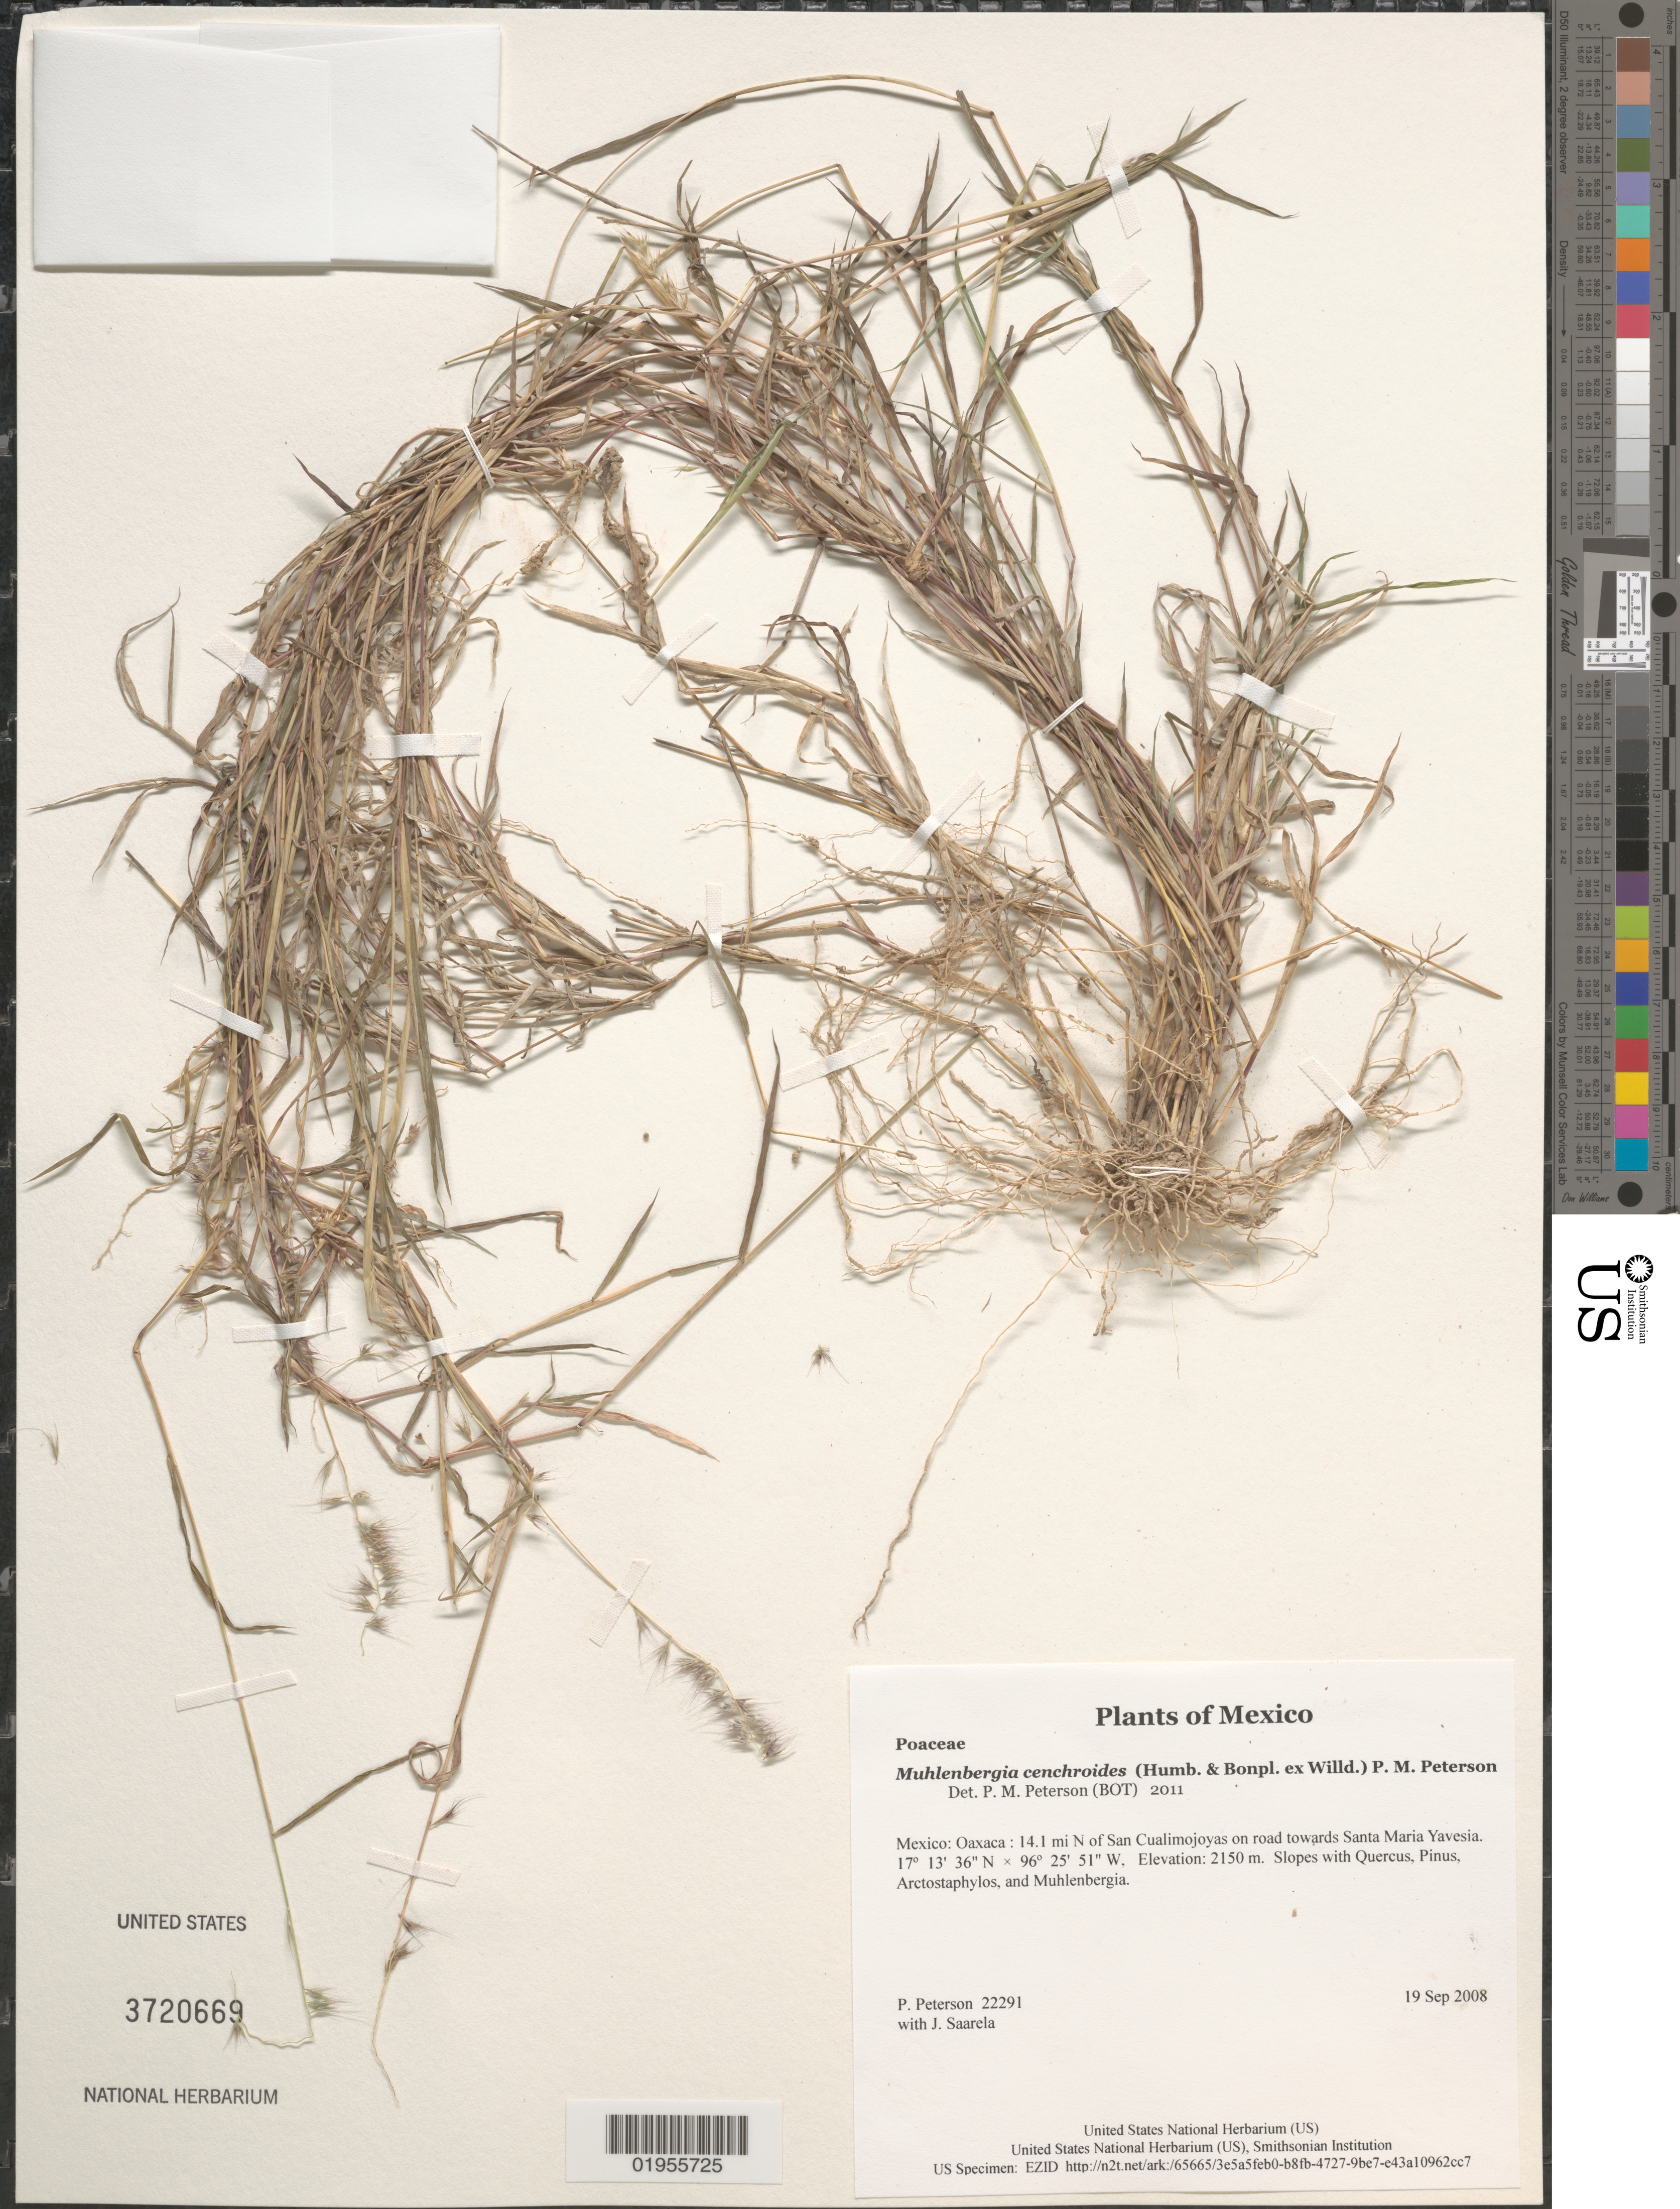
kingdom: Plantae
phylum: Tracheophyta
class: Liliopsida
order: Poales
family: Poaceae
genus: Muhlenbergia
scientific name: Muhlenbergia cenchroides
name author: (Humb. & Bonpl. ex Willd.) P.M. Peterson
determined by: Peterson, Paul M., (BOT), Smithsonian Institution - National Museum of Natural History (UNITED STATES)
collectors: P. M. Peterson & J. Saarela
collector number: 22291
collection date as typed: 19 Sep 2008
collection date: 2008-09-19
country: Mexico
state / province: Oaxaca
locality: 14.1 mi N of San Cualimojoyas on road towards Santa Maria Yavesia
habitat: Slopes with Quercus, Pinus, Arctostaphylos, and Muhlenbergia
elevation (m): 2150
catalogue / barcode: US 3720669